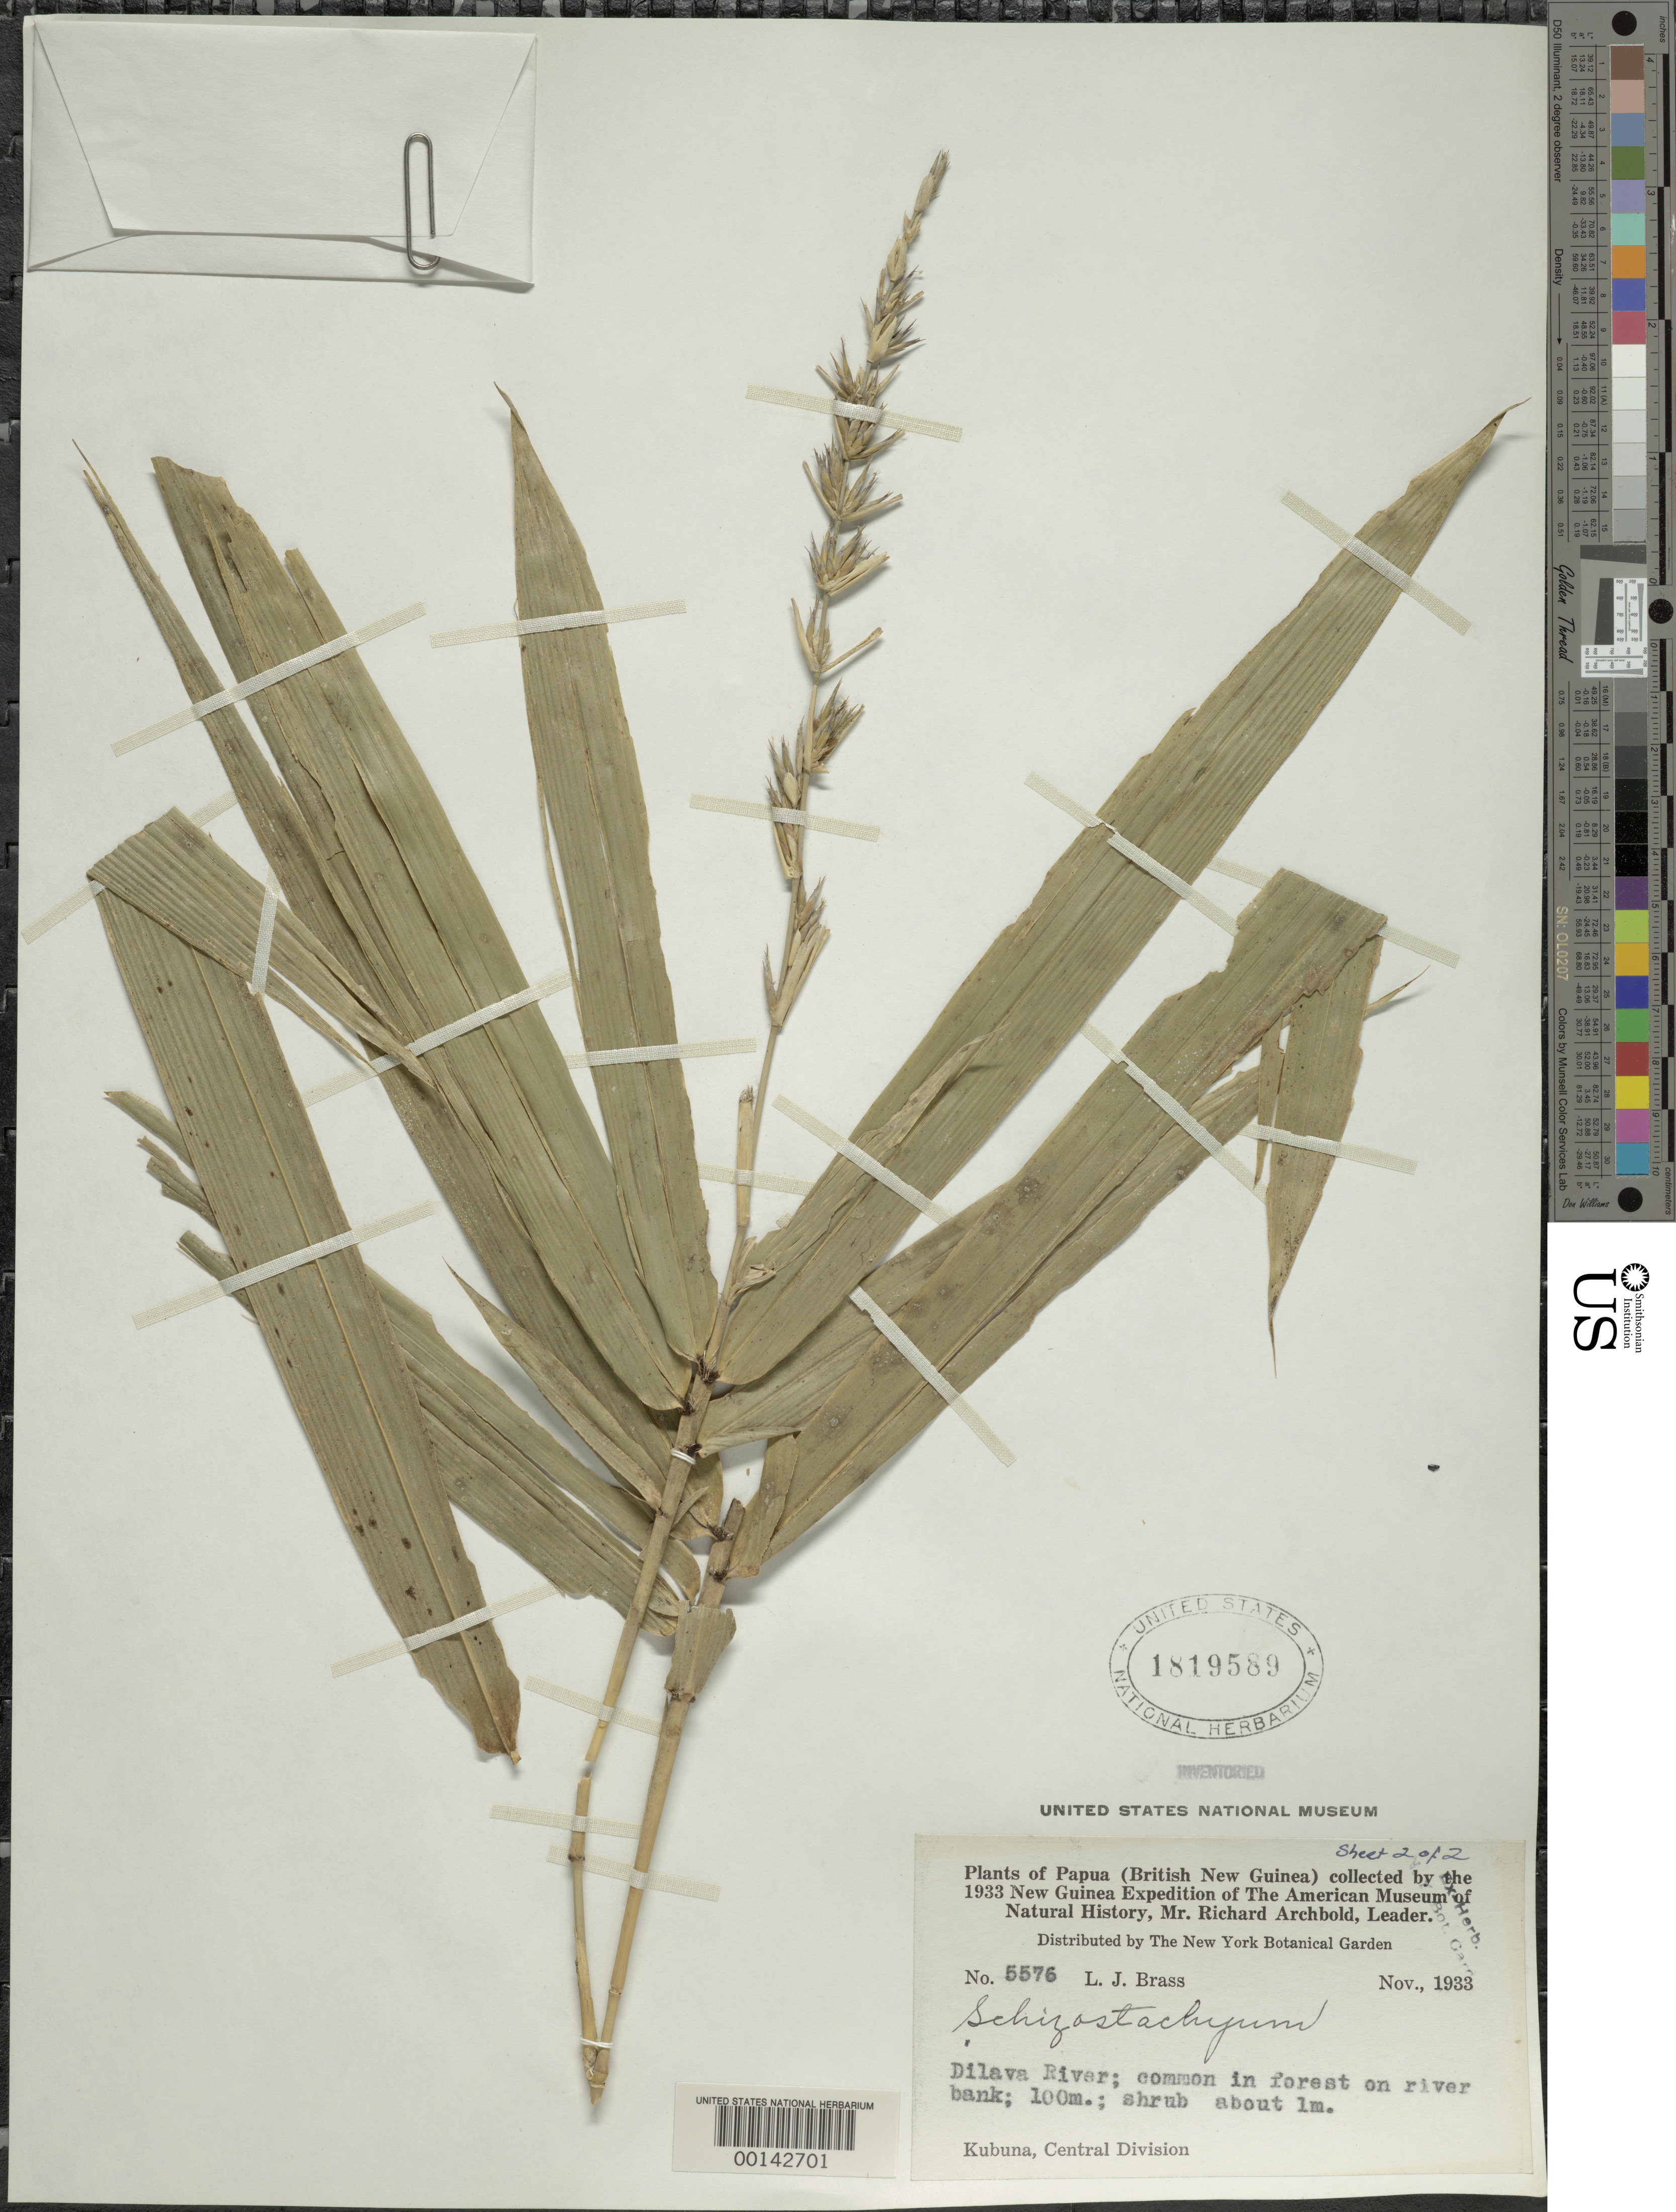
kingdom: Plantae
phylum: Tracheophyta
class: Liliopsida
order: Poales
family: Poaceae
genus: Schizostachyum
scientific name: Schizostachyum sp.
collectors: L. J. Brass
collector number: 5576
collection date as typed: Nov 1933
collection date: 1933-11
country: Papua New Guinea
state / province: Central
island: New Guinea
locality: Kubuna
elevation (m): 100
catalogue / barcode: US 1819589